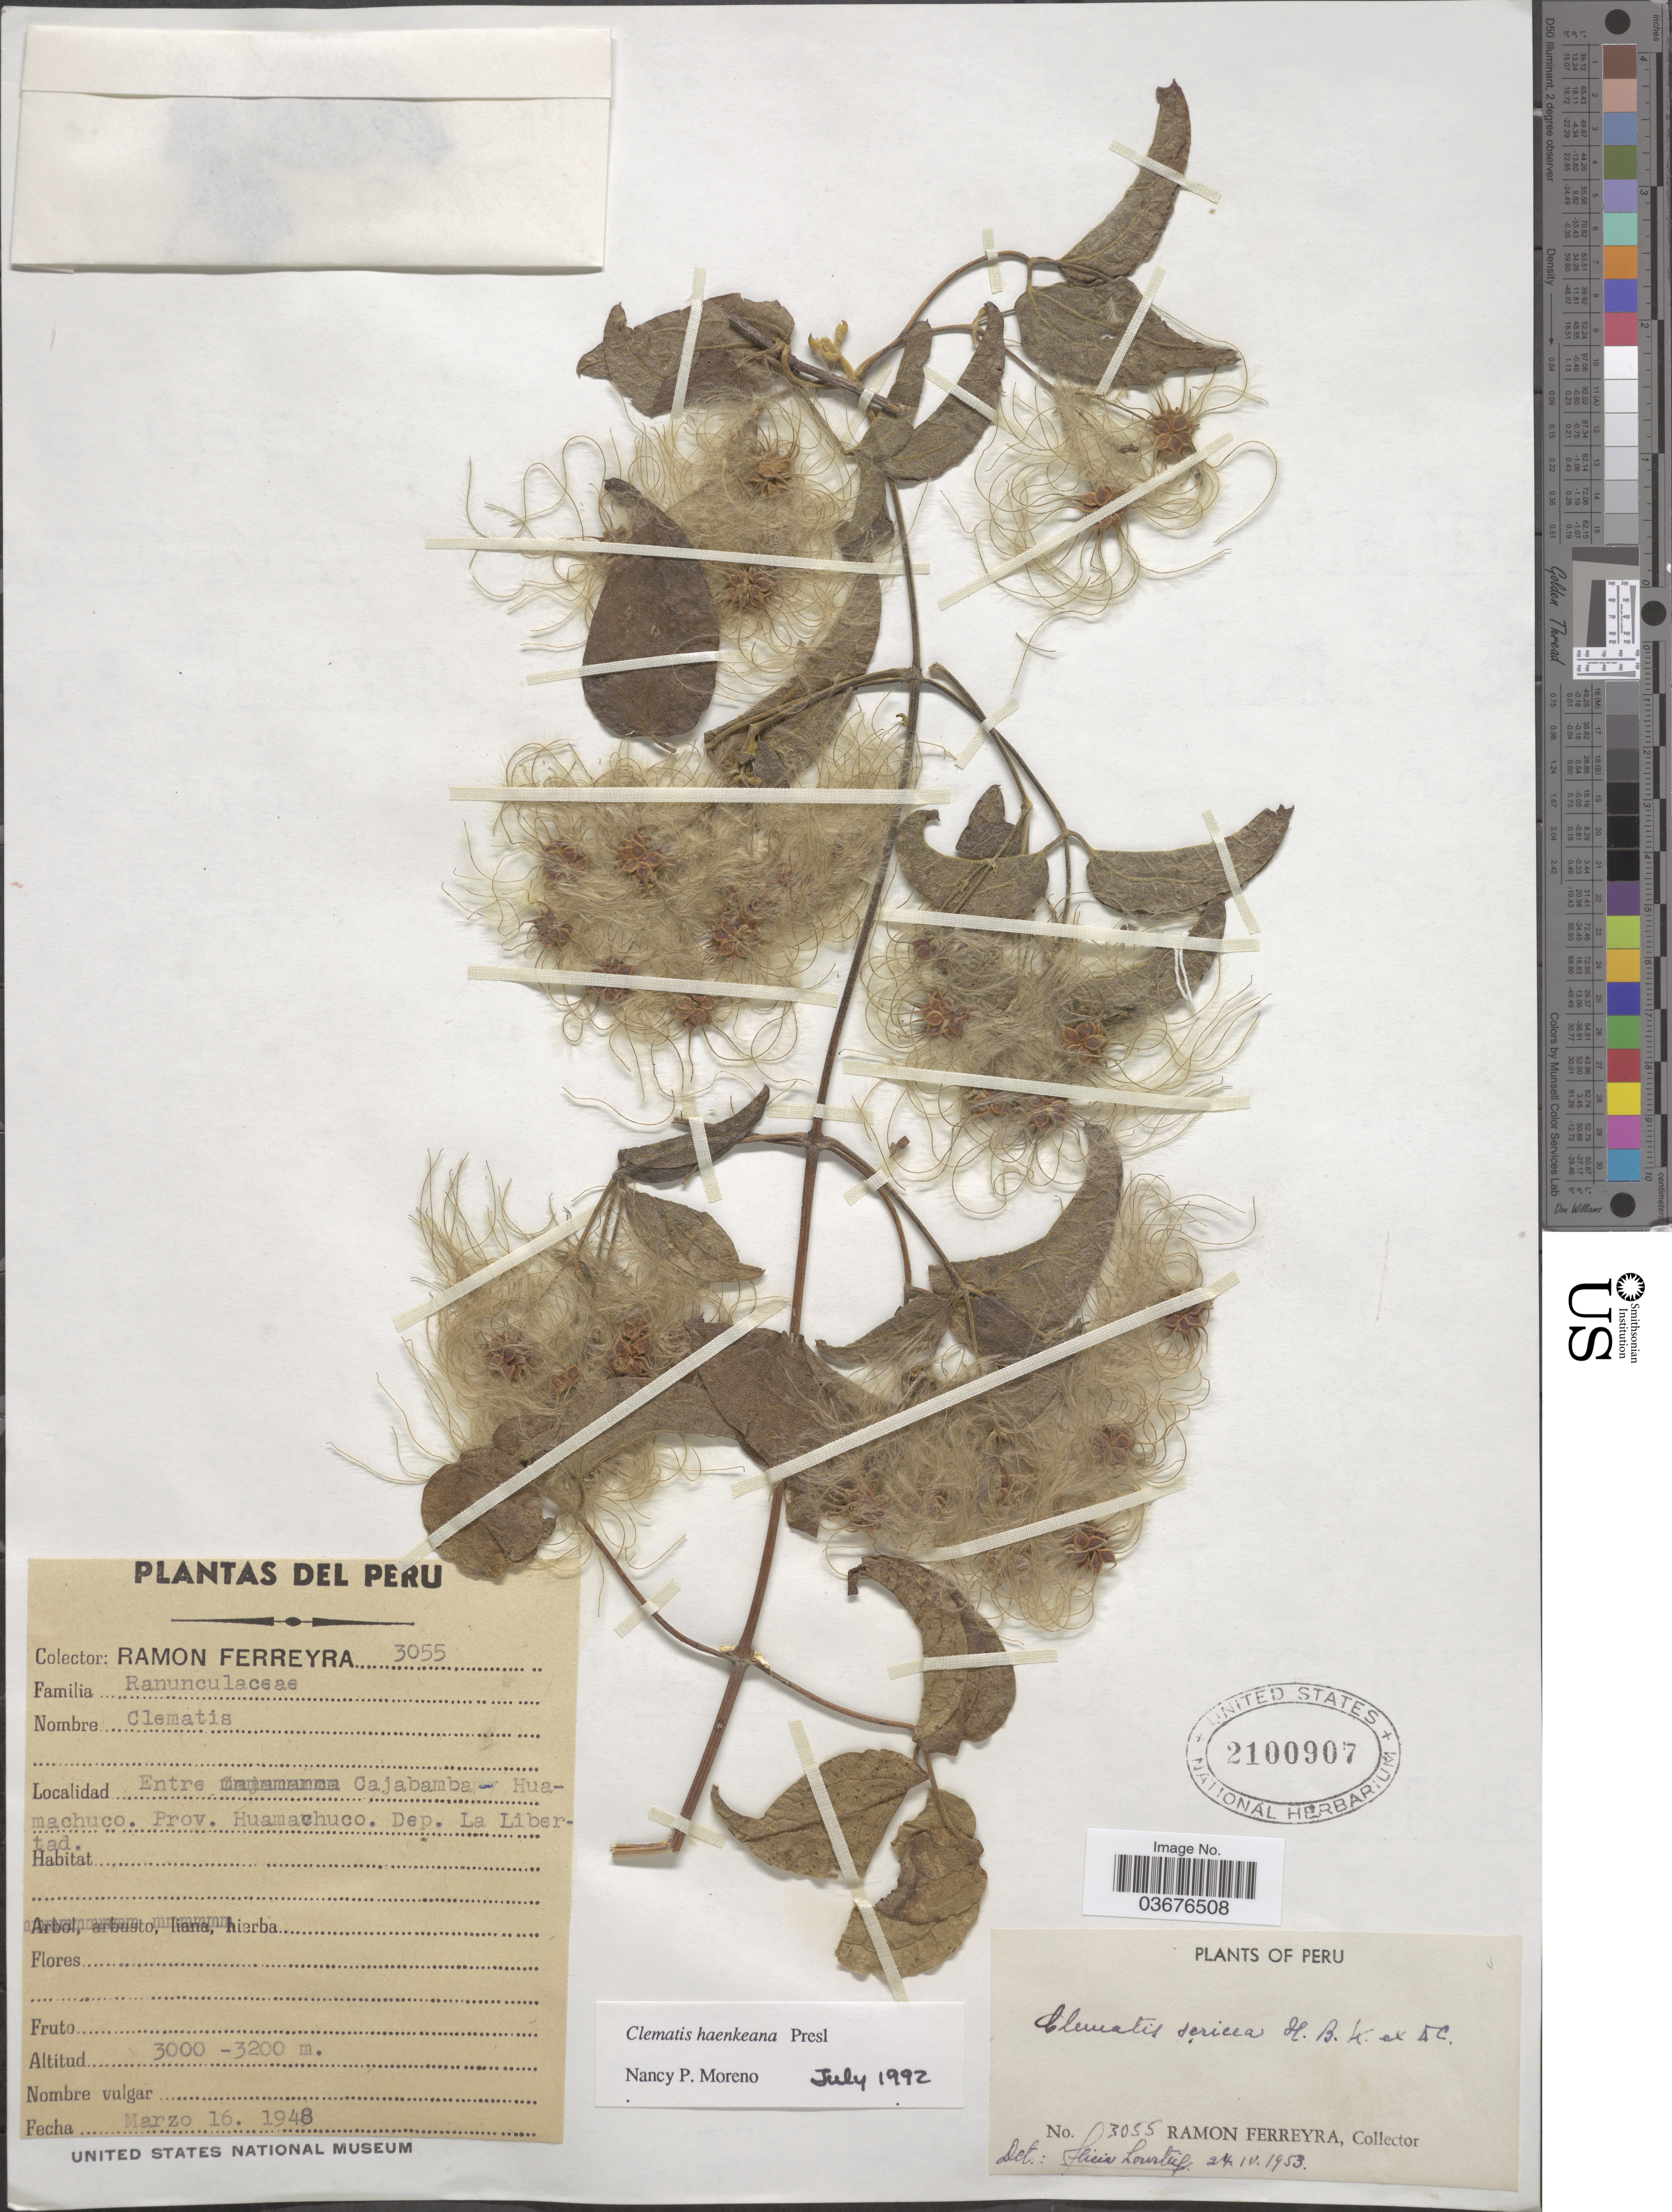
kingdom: Plantae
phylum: Tracheophyta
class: Magnoliopsida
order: Ranunculales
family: Ranunculaceae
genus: Clematis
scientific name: Clematis haenkeana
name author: C. Presl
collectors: R. A. Ferreyra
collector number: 3055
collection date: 1948-03-16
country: Peru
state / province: La Libertad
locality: Entre Cajabamba - Huamachuco. Prov. Huamachuco. Dep. de La Libertad.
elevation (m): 3000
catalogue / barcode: US 2100907